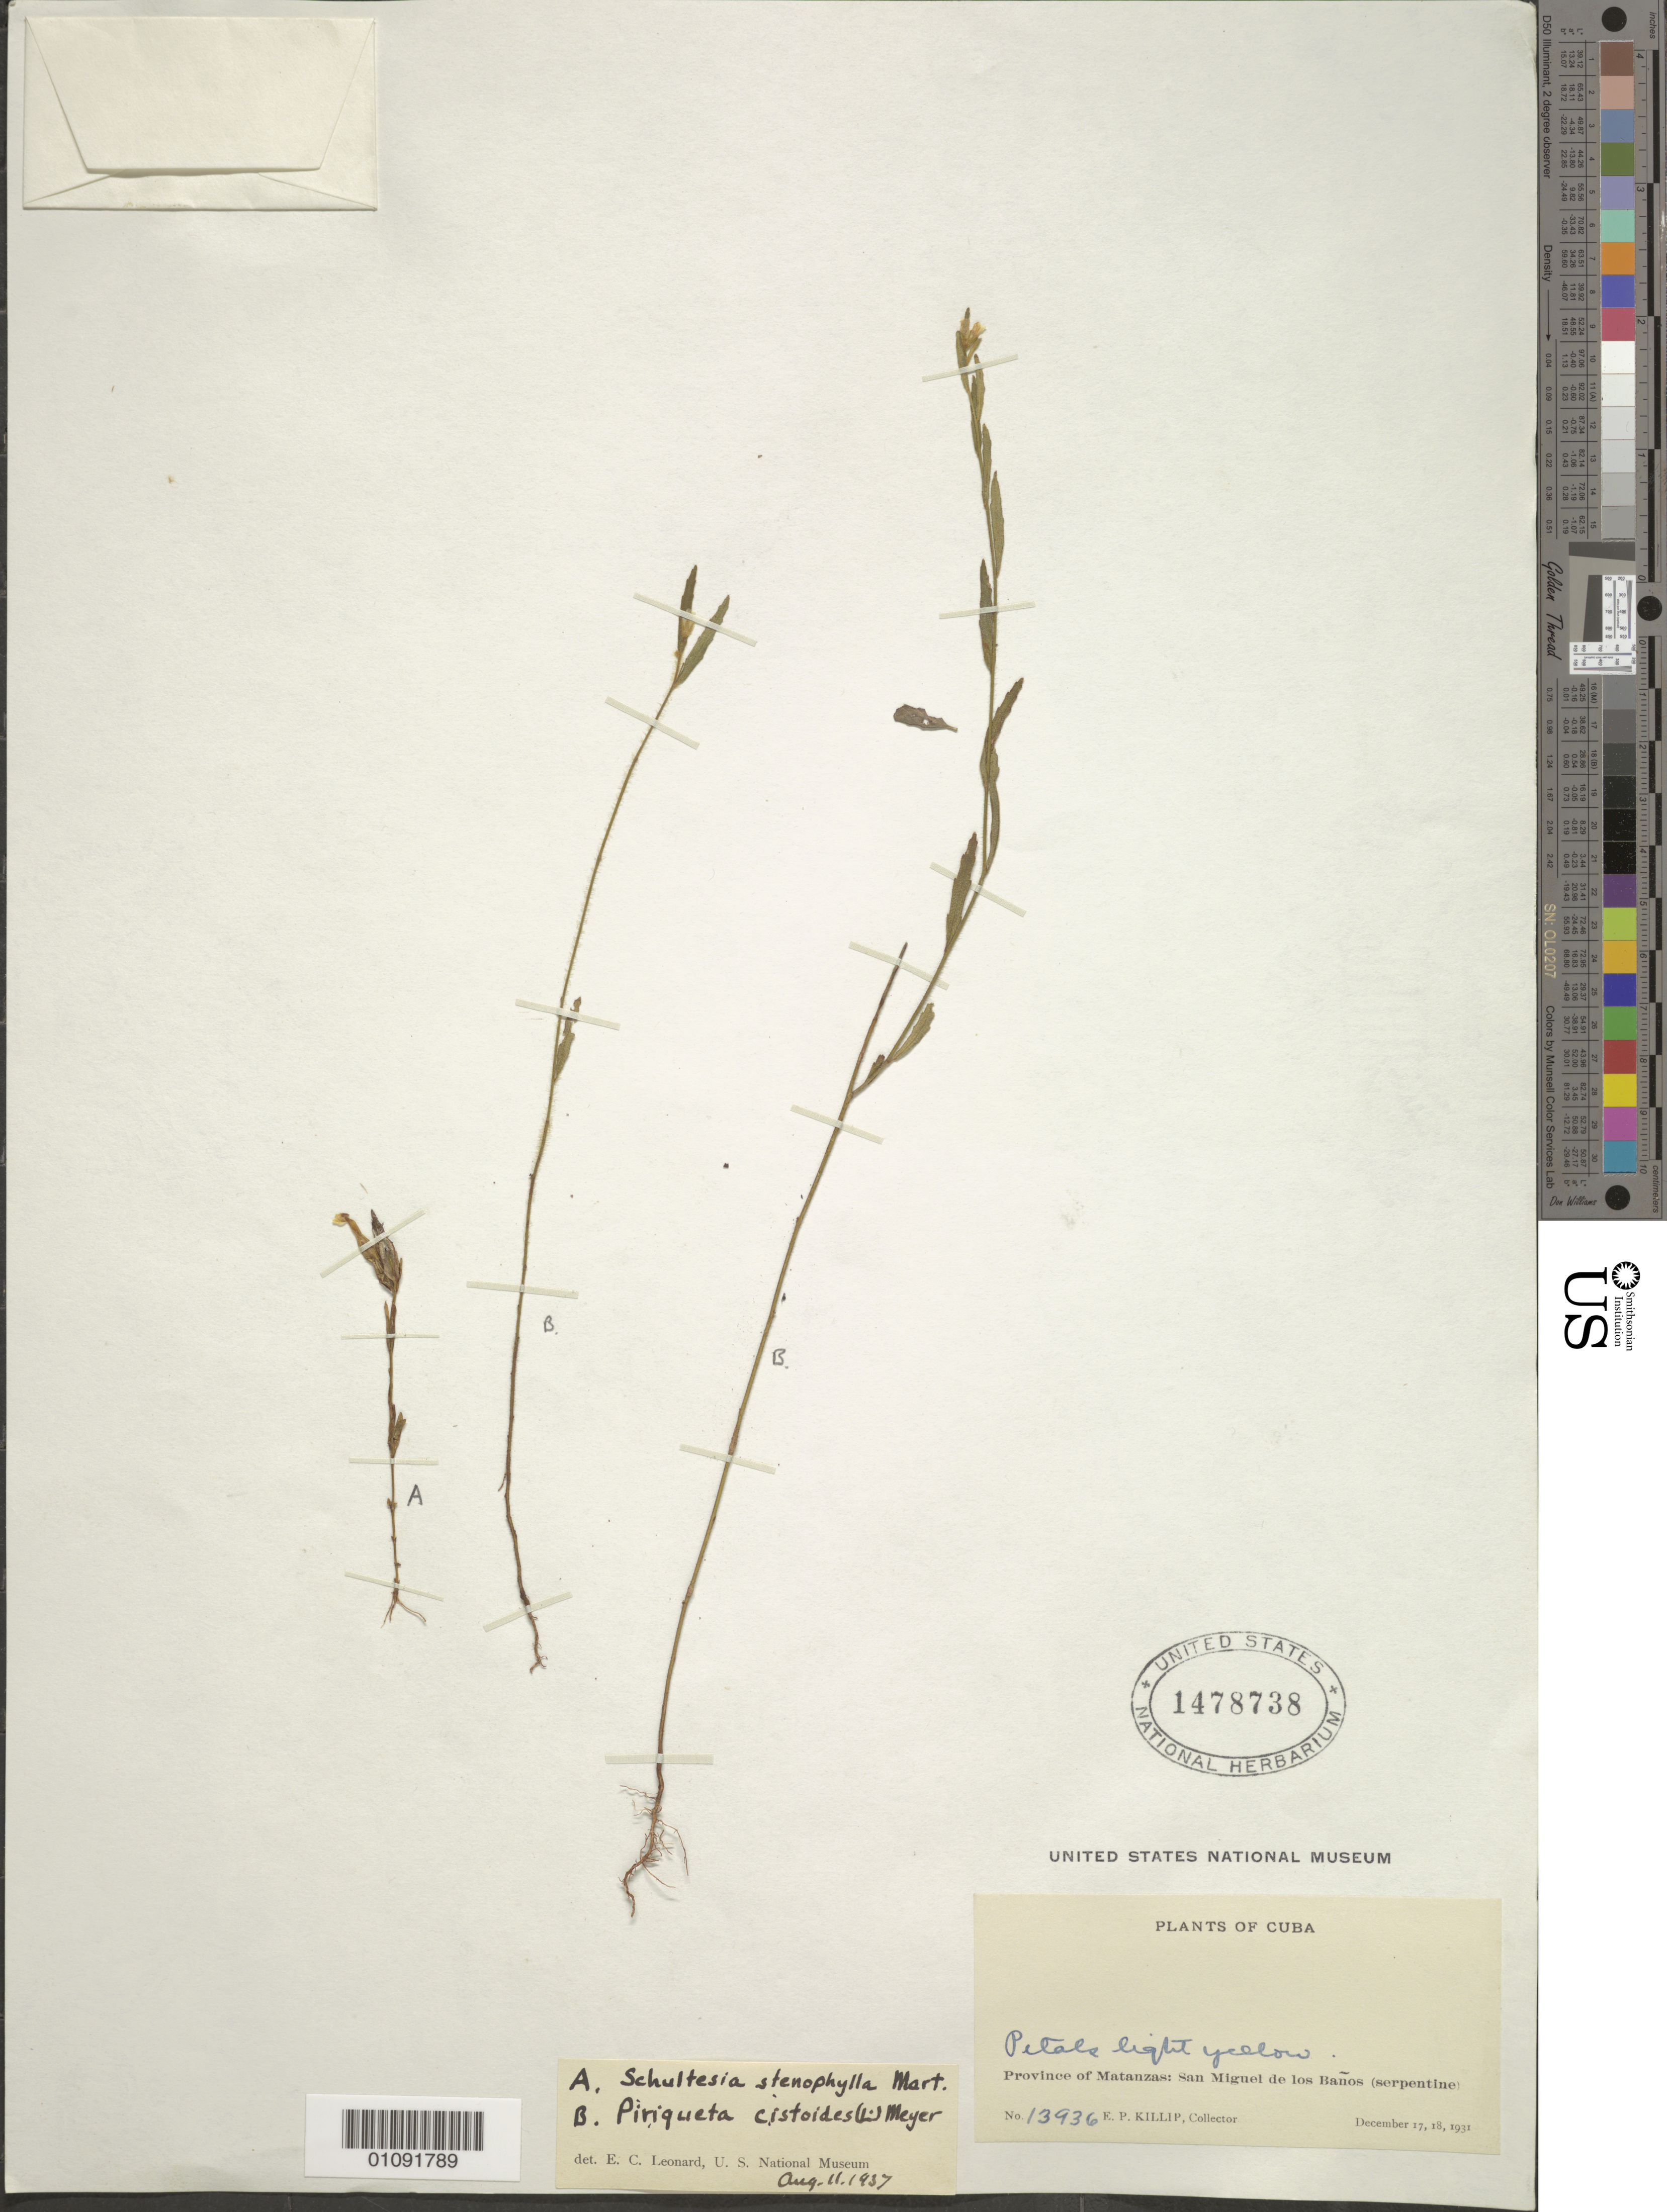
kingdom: Plantae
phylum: Tracheophyta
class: Magnoliopsida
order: Malpighiales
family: Turneraceae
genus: Piriqueta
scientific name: Piriqueta cistoides subsp. cistoides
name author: (L.) Griseb.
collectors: E. P. Killip, C. C. Parry & H. Brummel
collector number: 13936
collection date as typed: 17 Dec 1931 to 18 Dec 1931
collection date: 1931-12-17/1931-12-18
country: Cuba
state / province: Matanzas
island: Cuba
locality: Matanzas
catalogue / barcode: US 1478738